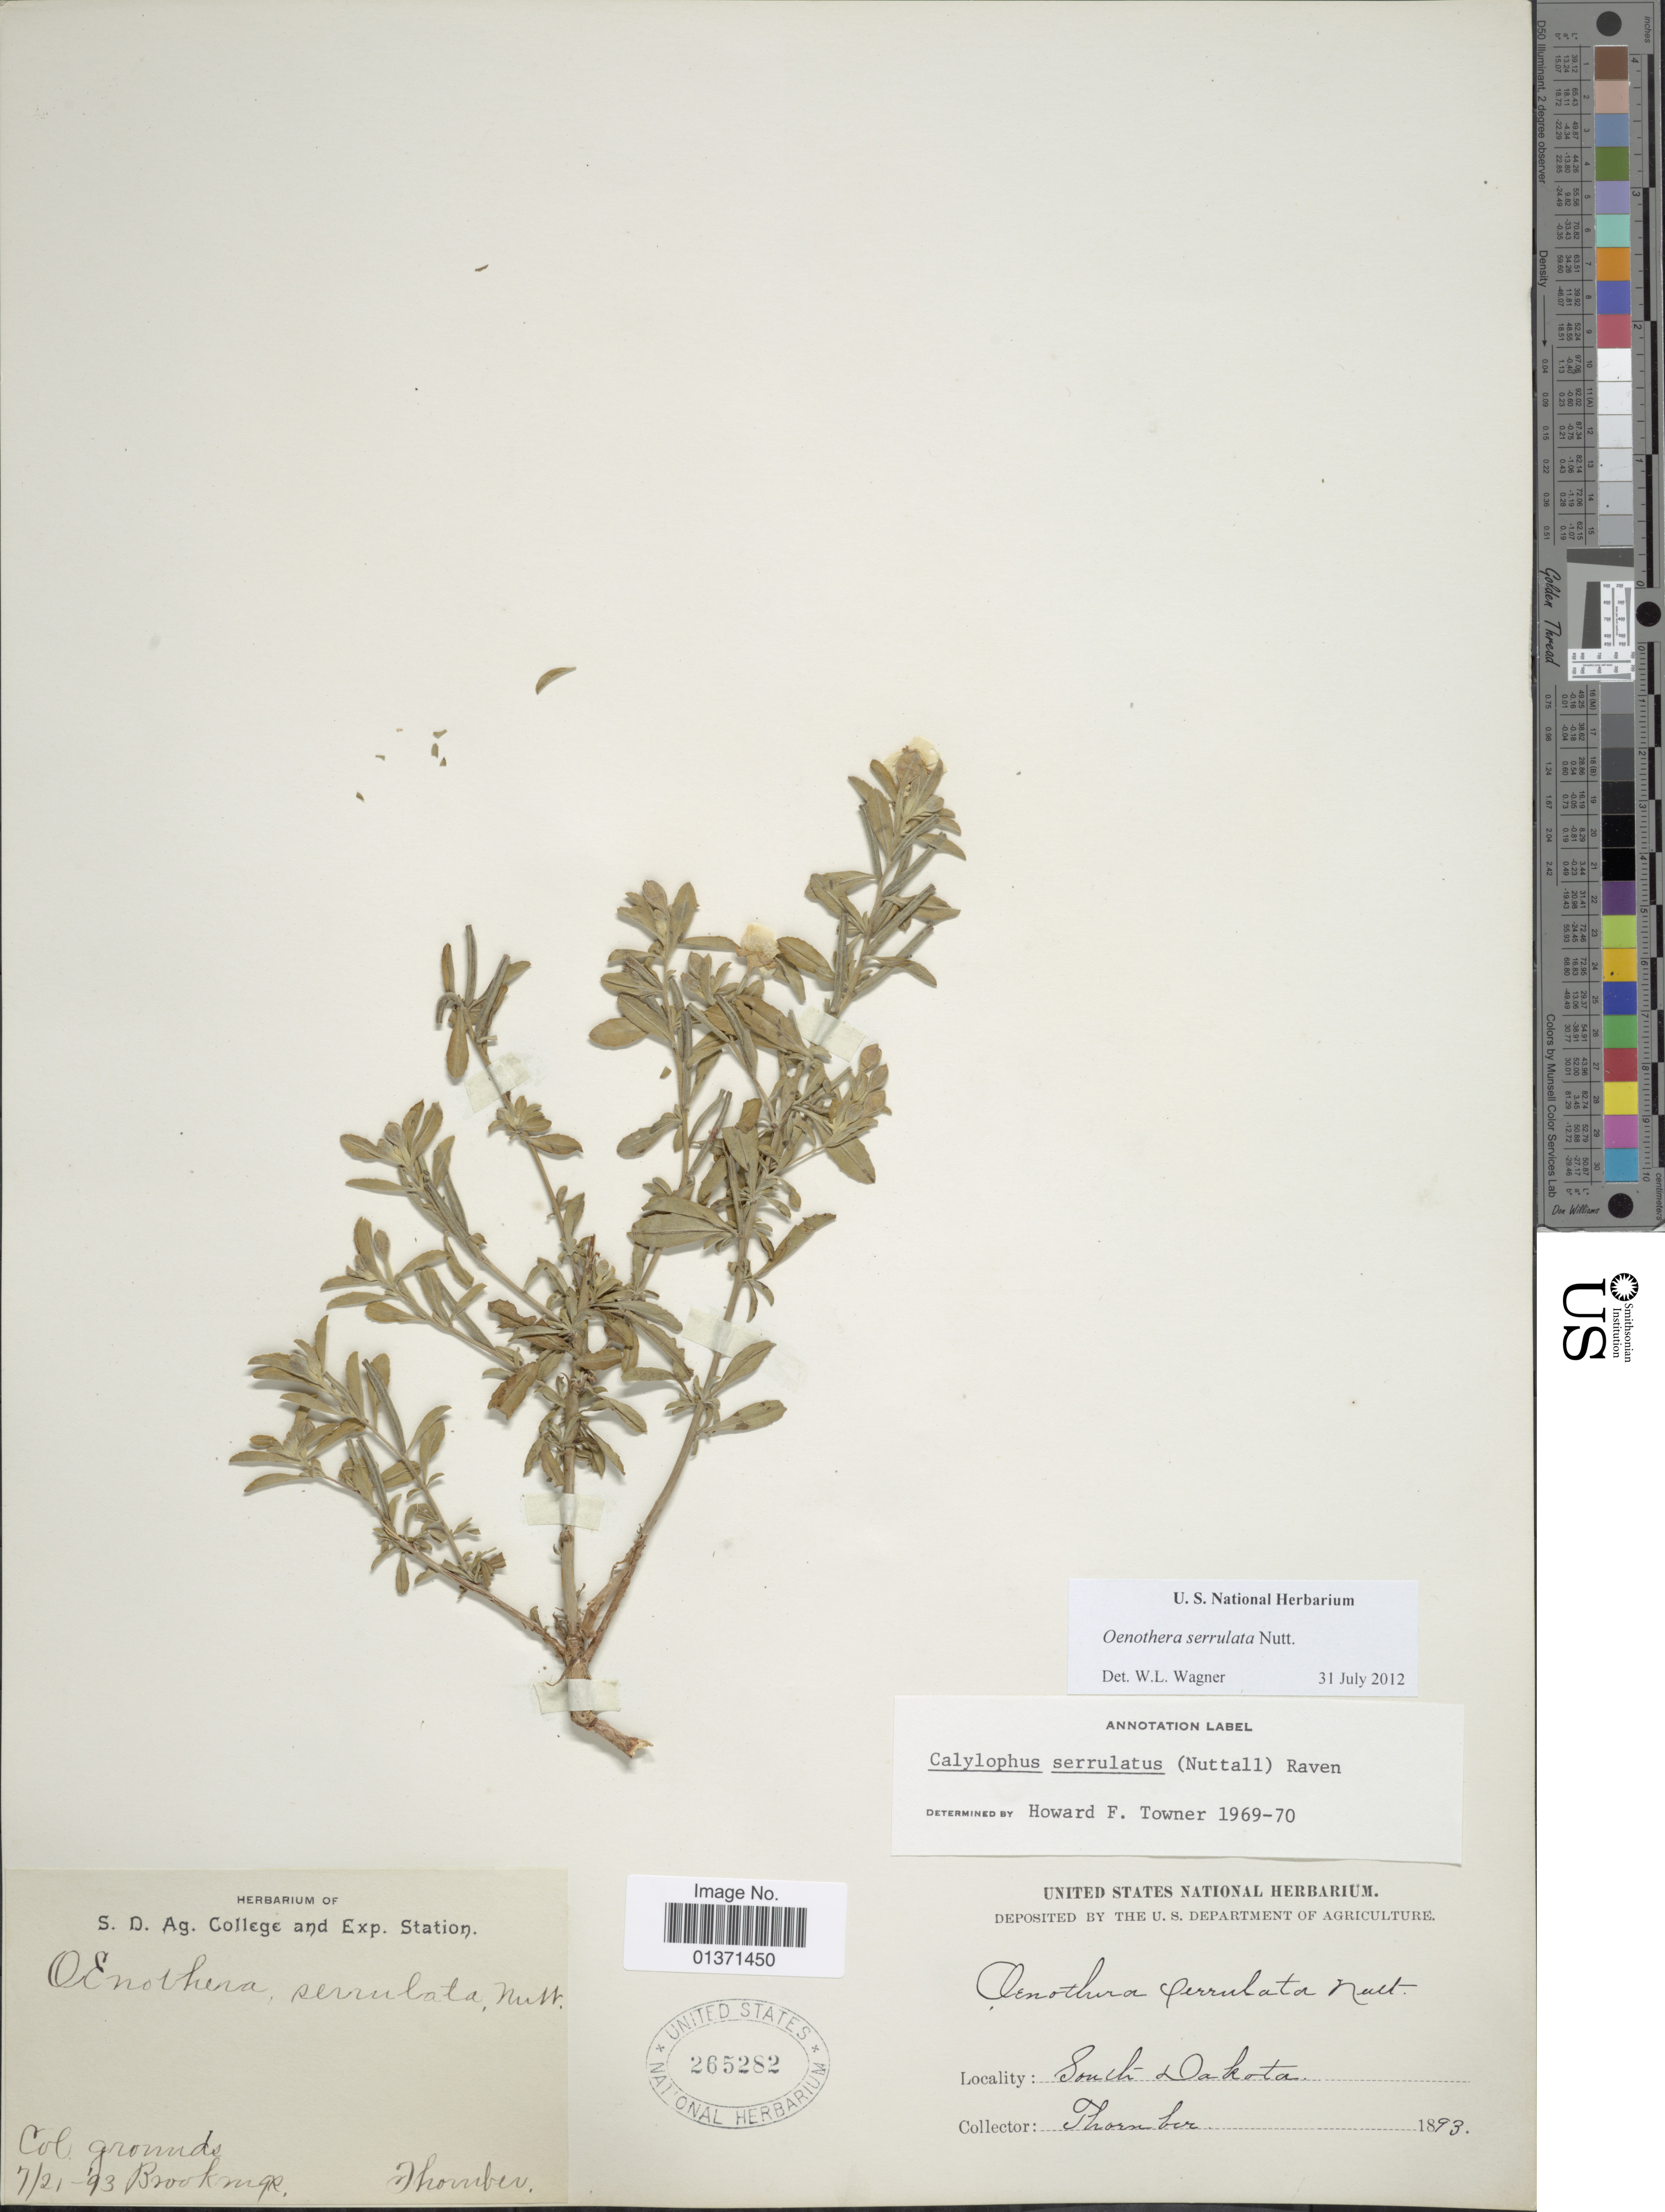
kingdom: Plantae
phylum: Tracheophyta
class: Magnoliopsida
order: Myrtales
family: Onagraceae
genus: Oenothera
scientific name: Oenothera serrulata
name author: Nutt.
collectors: -. Thornber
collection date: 1893-07-21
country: United States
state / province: South Dakota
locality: Col grounds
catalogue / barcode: US 265282